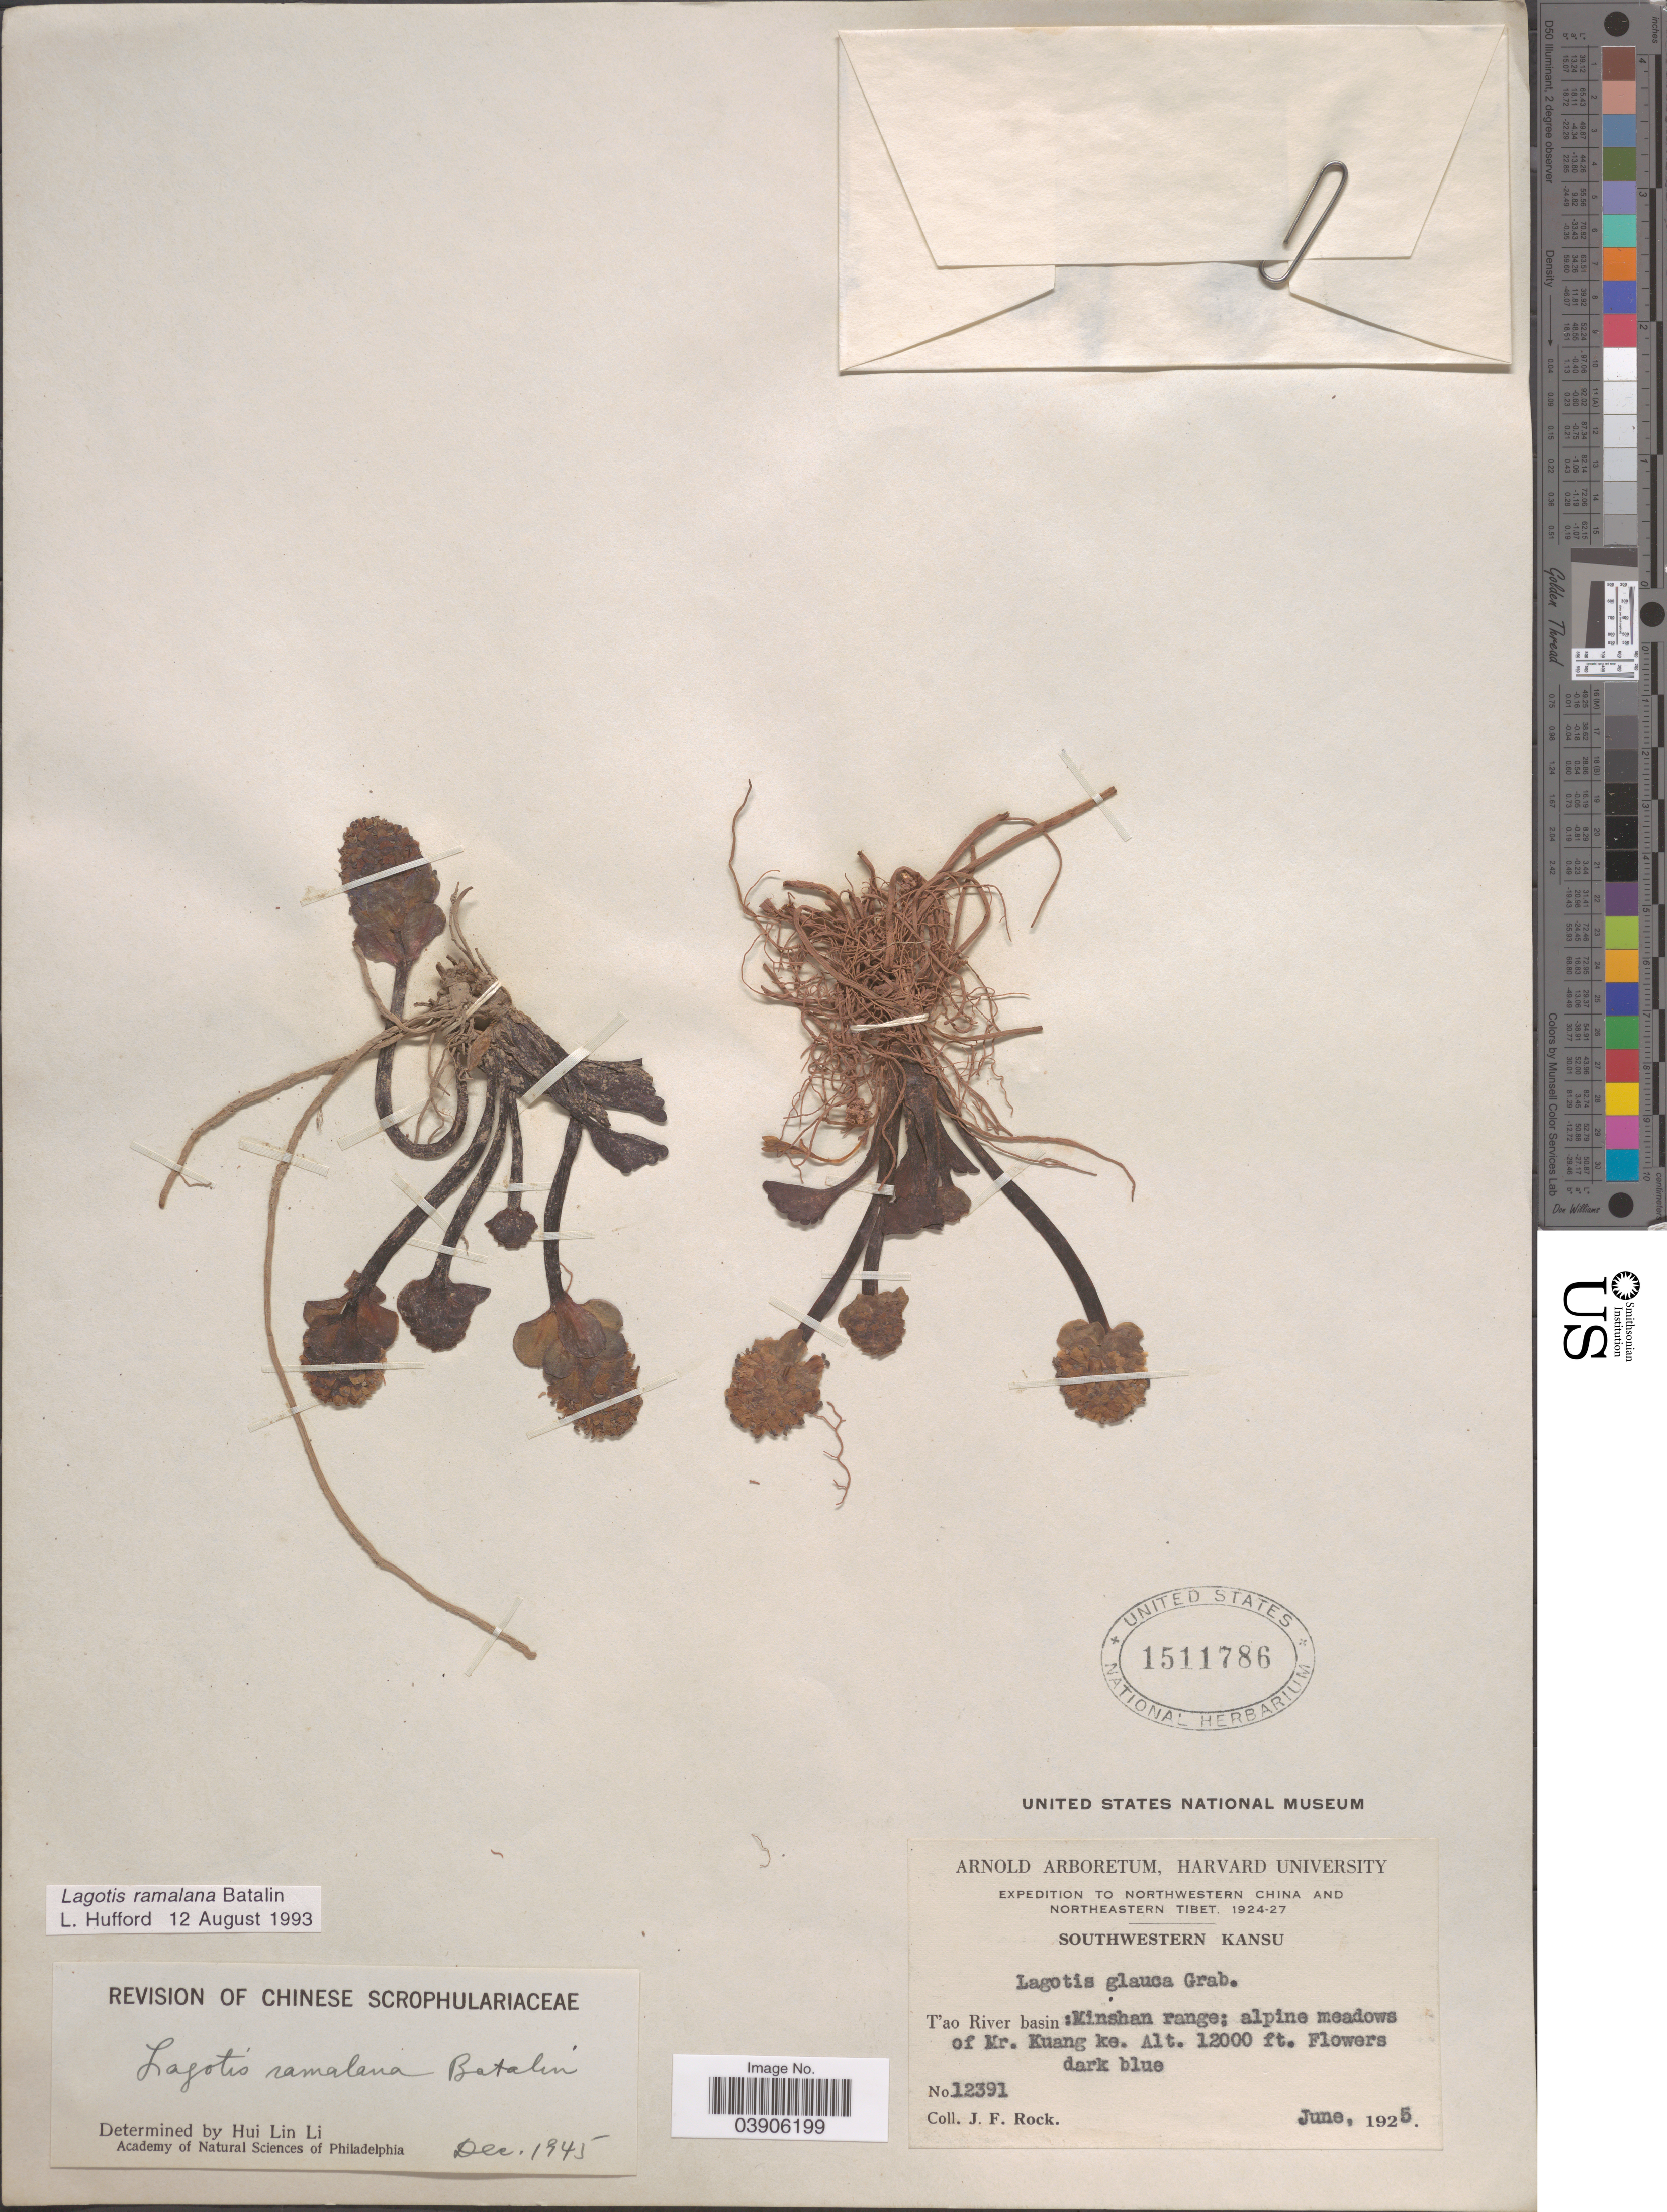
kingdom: Plantae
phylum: Tracheophyta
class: Magnoliopsida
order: Lamiales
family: Plantaginaceae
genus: Lagotis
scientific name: Lagotis ramalana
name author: Batalin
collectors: J. Rock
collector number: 12391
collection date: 1925-06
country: China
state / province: Gansu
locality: Northwestern China and Northeastern Tibet. Southwestern Kansu. T'ao River basin: Minshan range: alpine meadows of Mt. Kuang ke.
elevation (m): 3658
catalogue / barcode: US 1511786